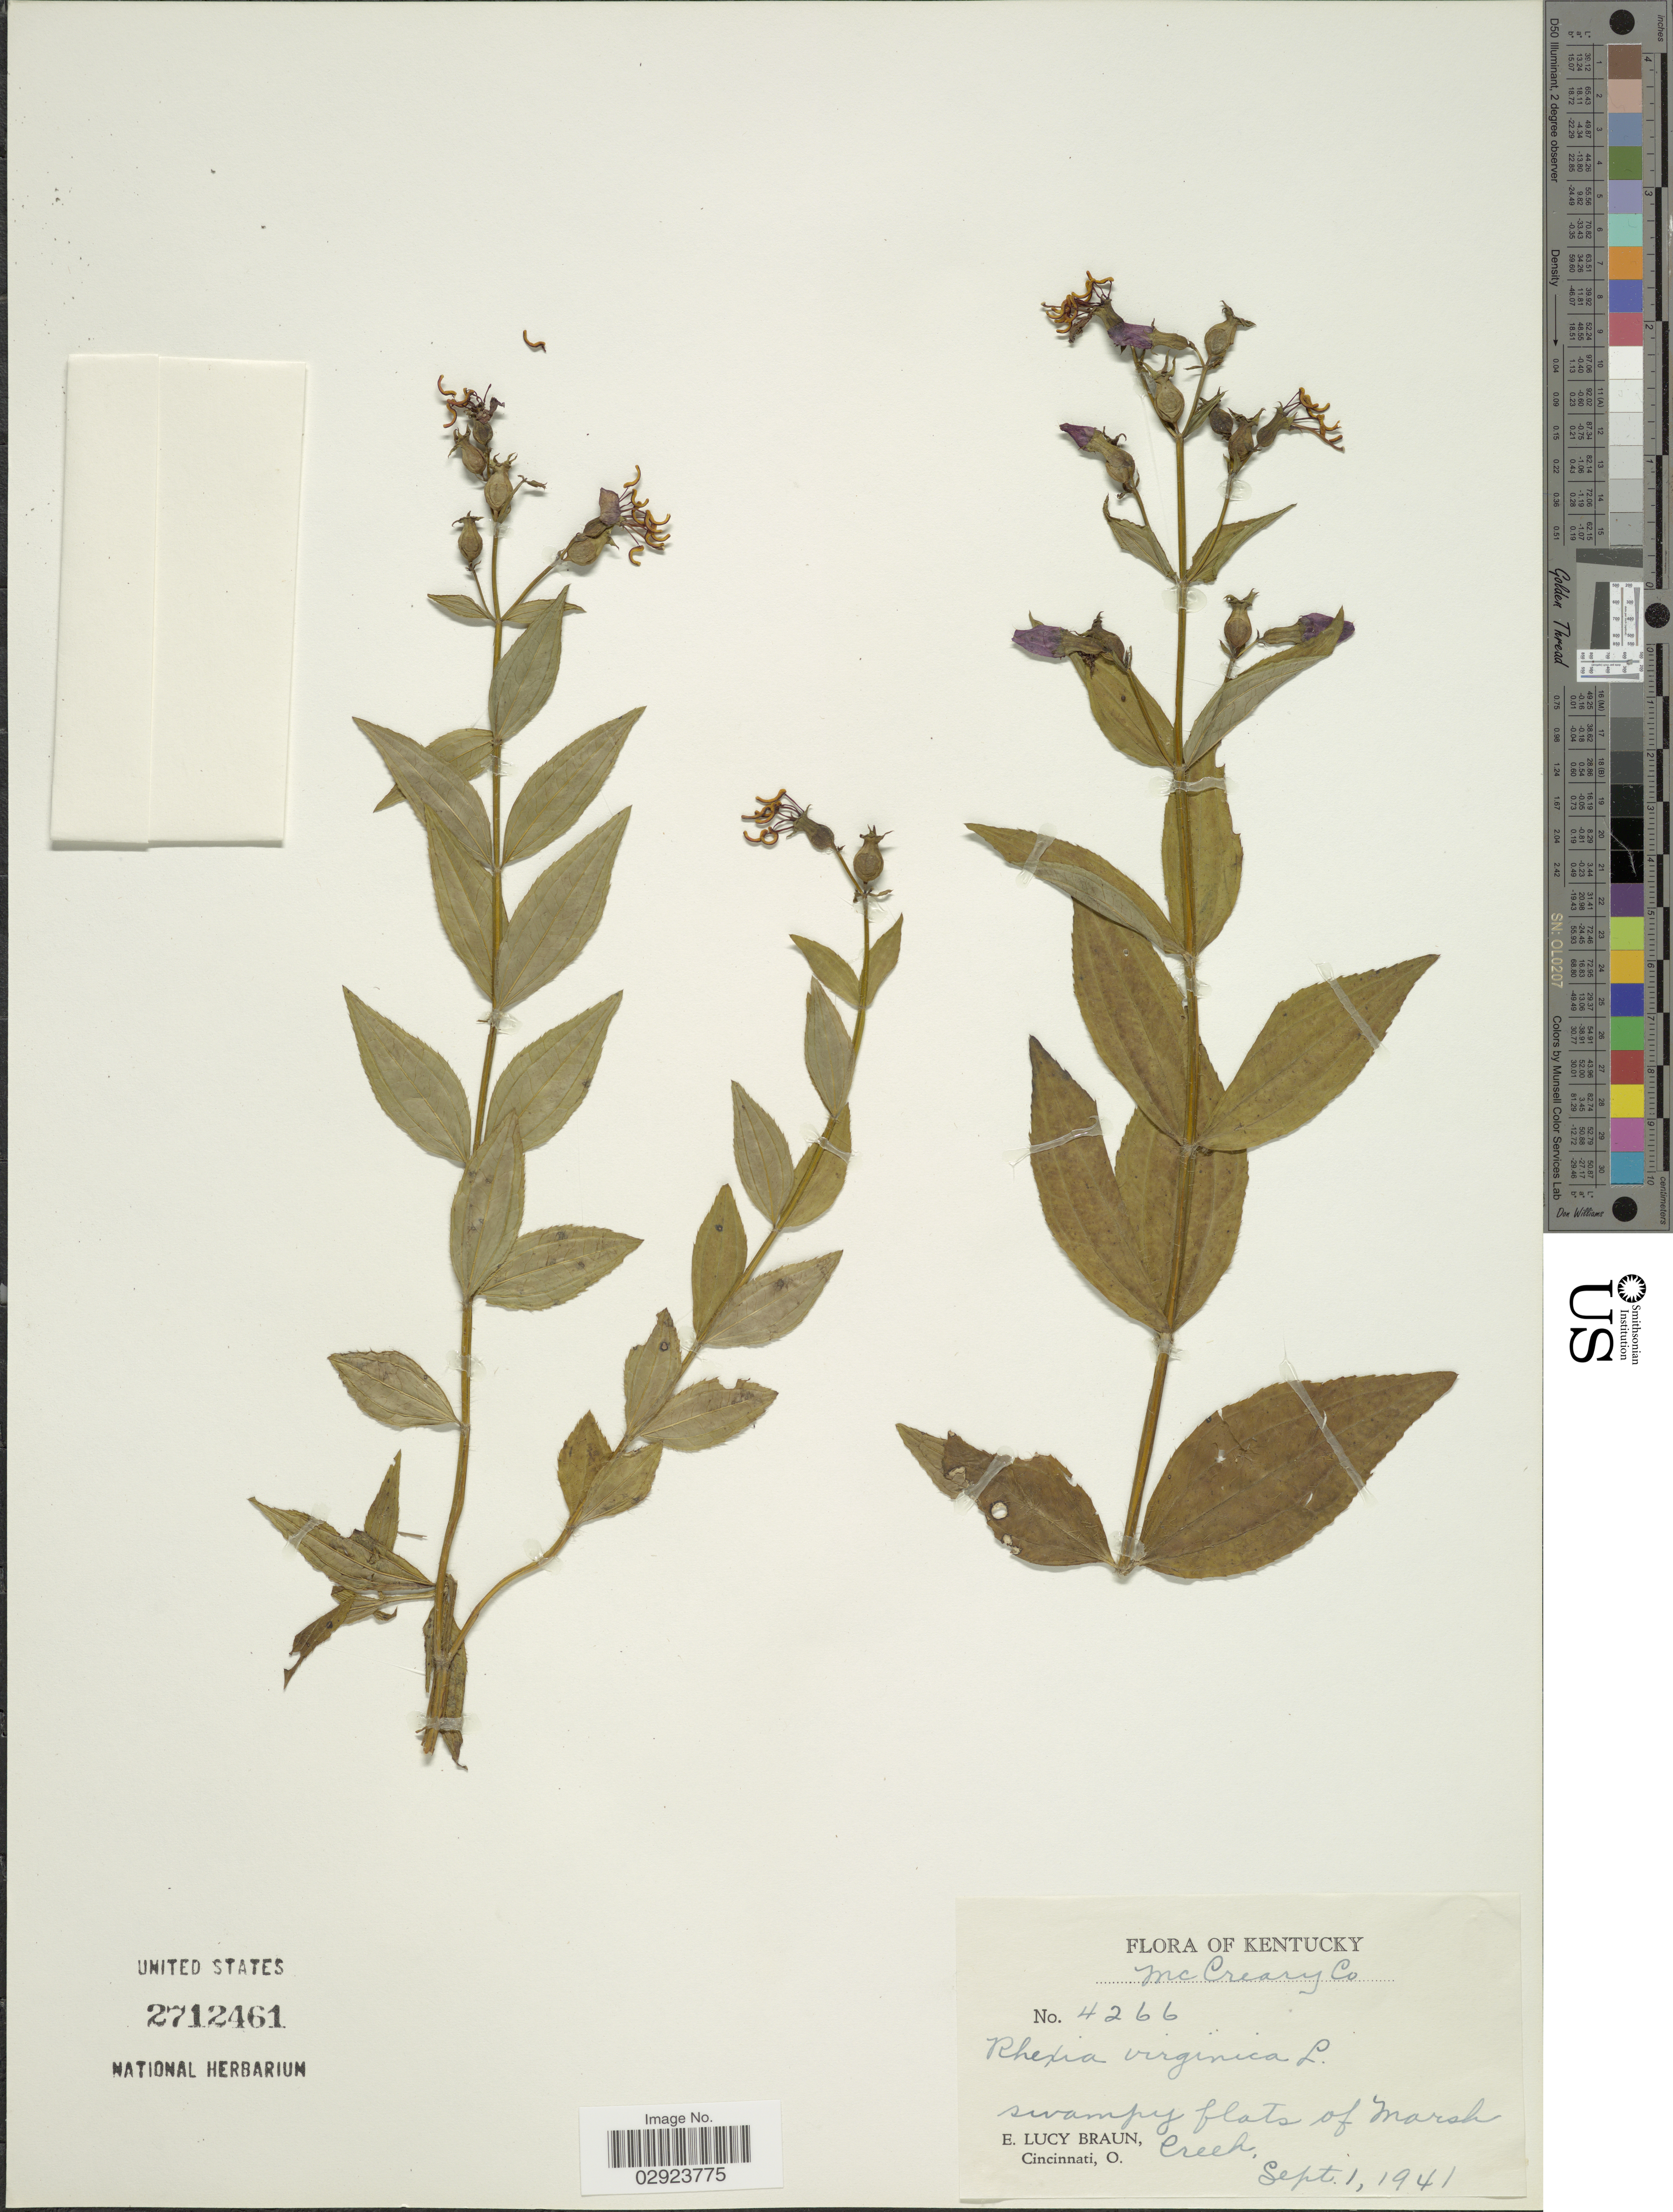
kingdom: Plantae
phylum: Tracheophyta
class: Magnoliopsida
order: Myrtales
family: Melastomataceae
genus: Rhexia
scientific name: Rhexia virginica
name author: L.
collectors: E. L. Braun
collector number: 4266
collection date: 1941-09-01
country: United States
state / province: Kentucky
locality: Mc Creary Co. Swampy flats of Marsh Creek.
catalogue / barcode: US 2712461